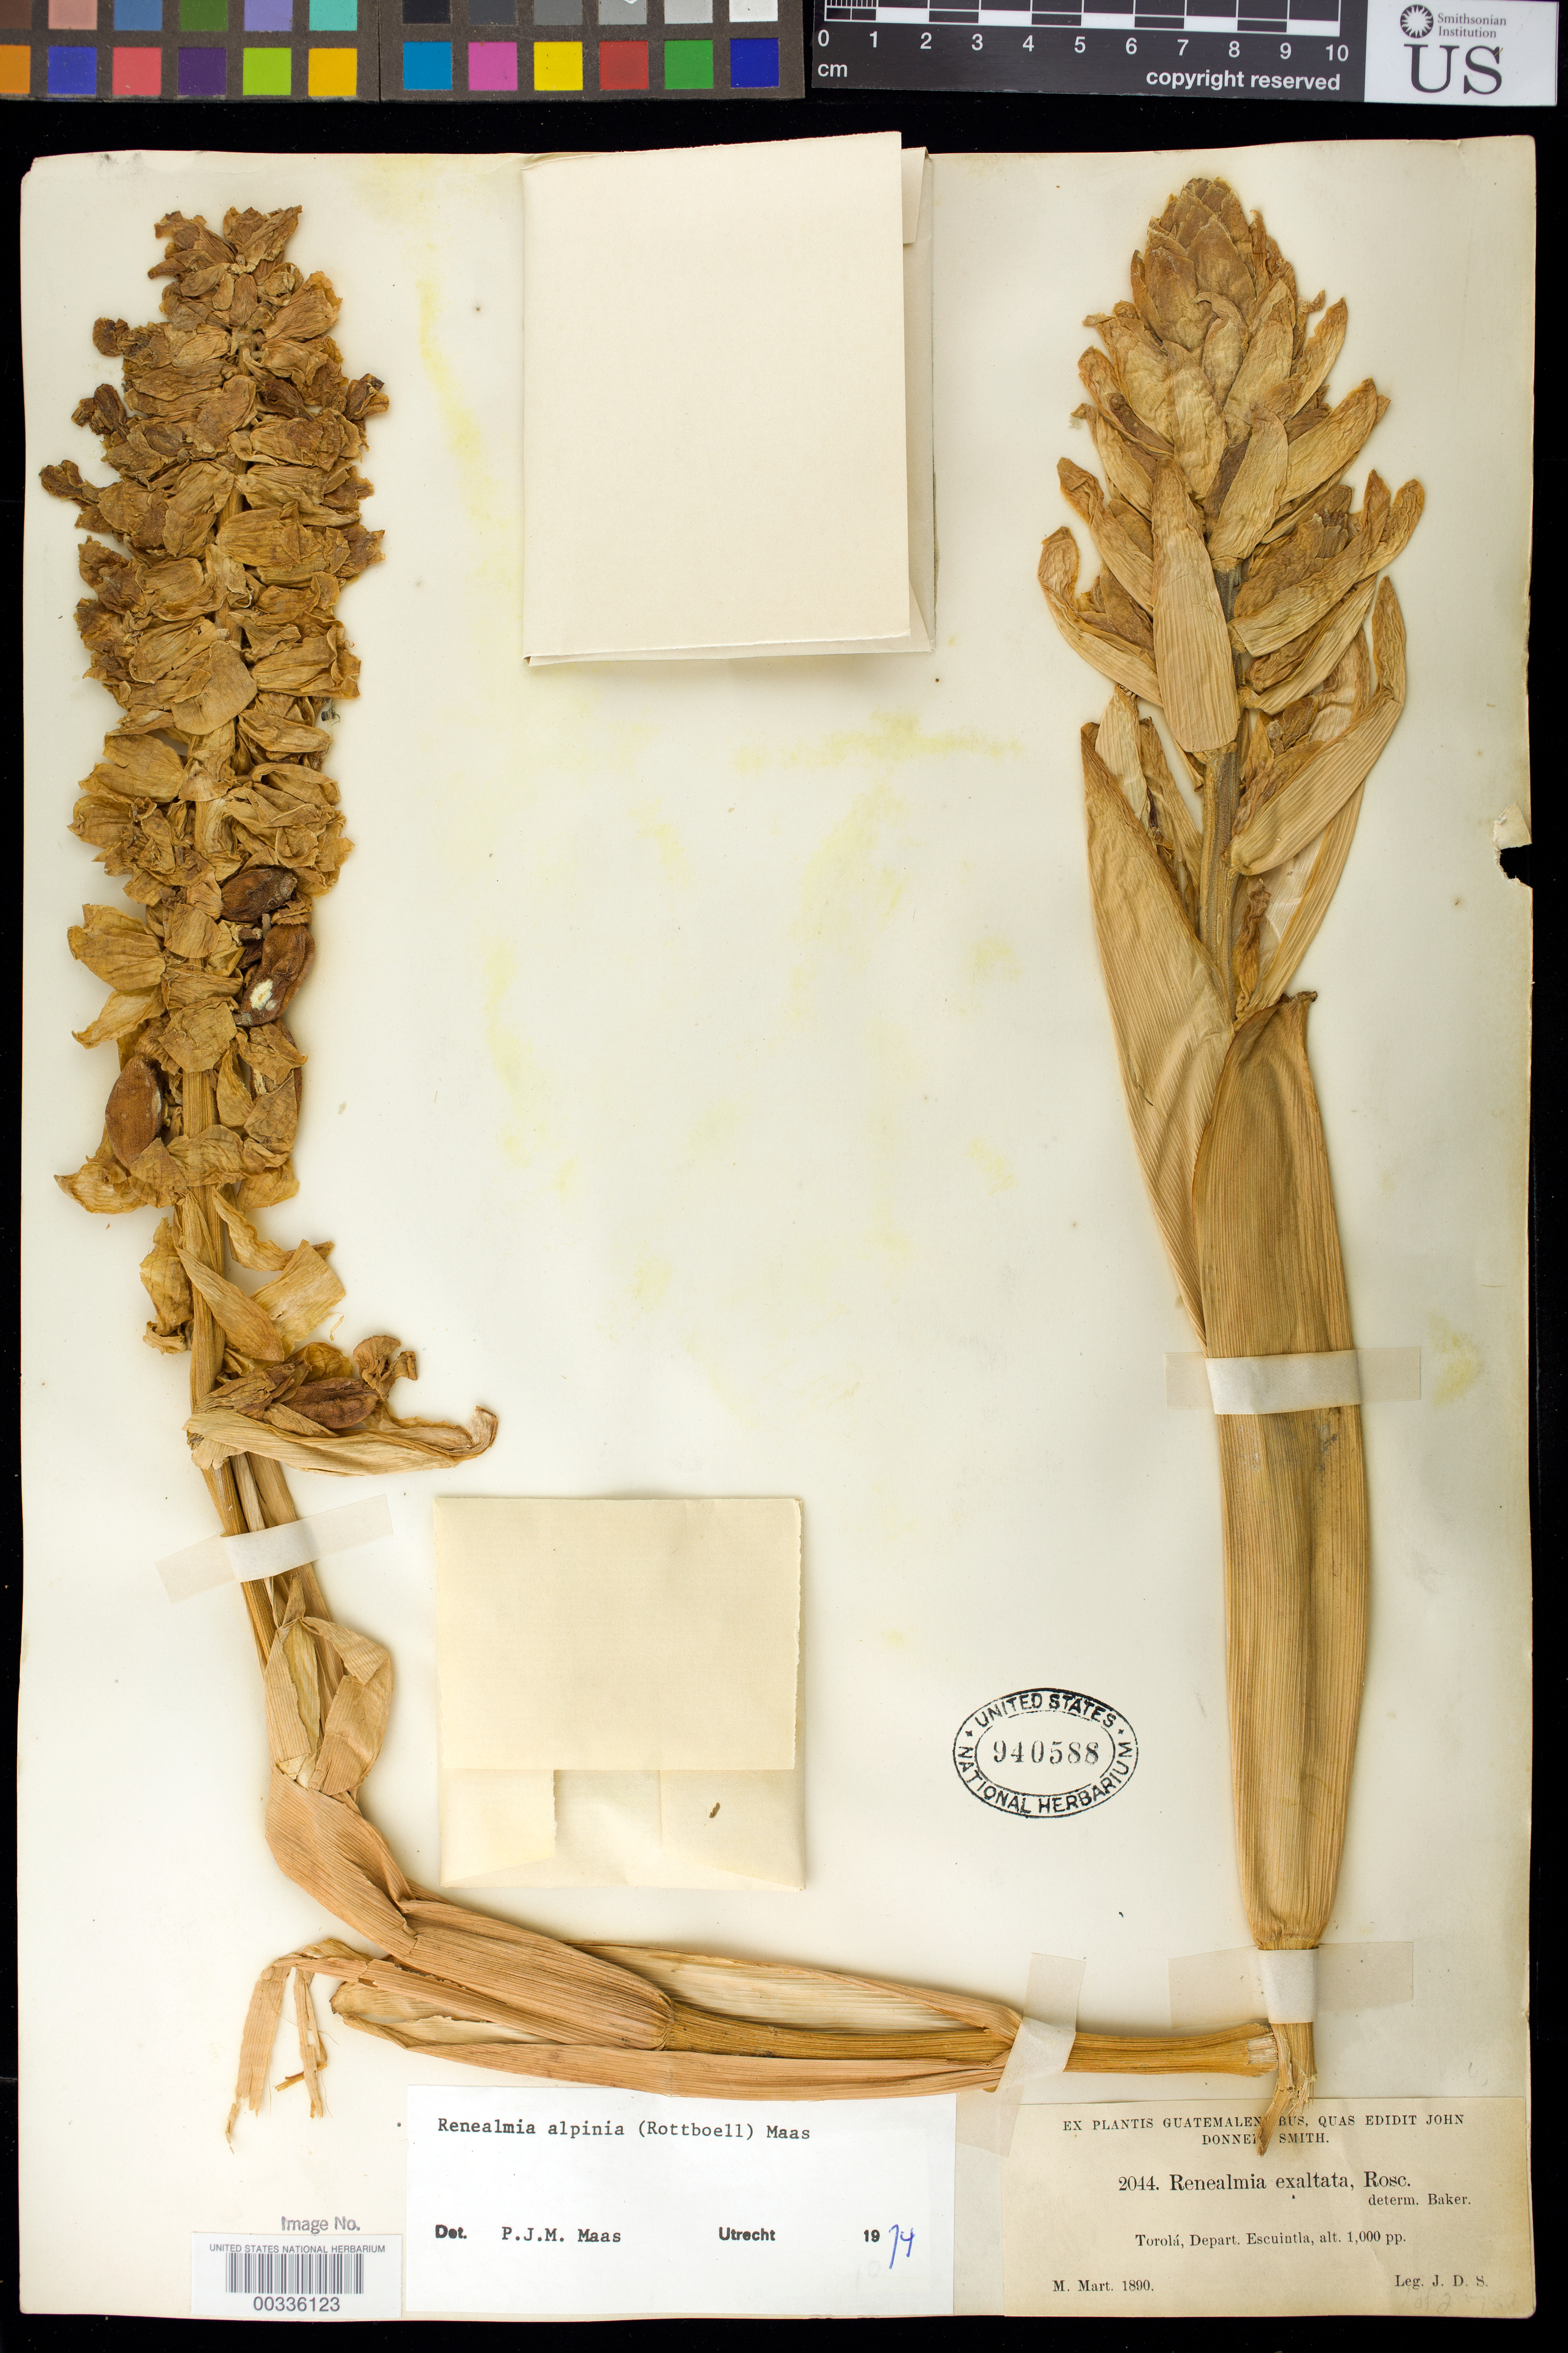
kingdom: Plantae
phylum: Tracheophyta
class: Liliopsida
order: Zingiberales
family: Zingiberaceae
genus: Renealmia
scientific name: Renealmia alpinia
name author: (Rottb.) Maas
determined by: Maas, Paul J. M.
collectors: J. Donnell Smith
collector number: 2044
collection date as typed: Mar 1890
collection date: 1890-03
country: Guatemala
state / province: Escuintla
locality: Torola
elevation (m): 305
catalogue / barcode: US 940588